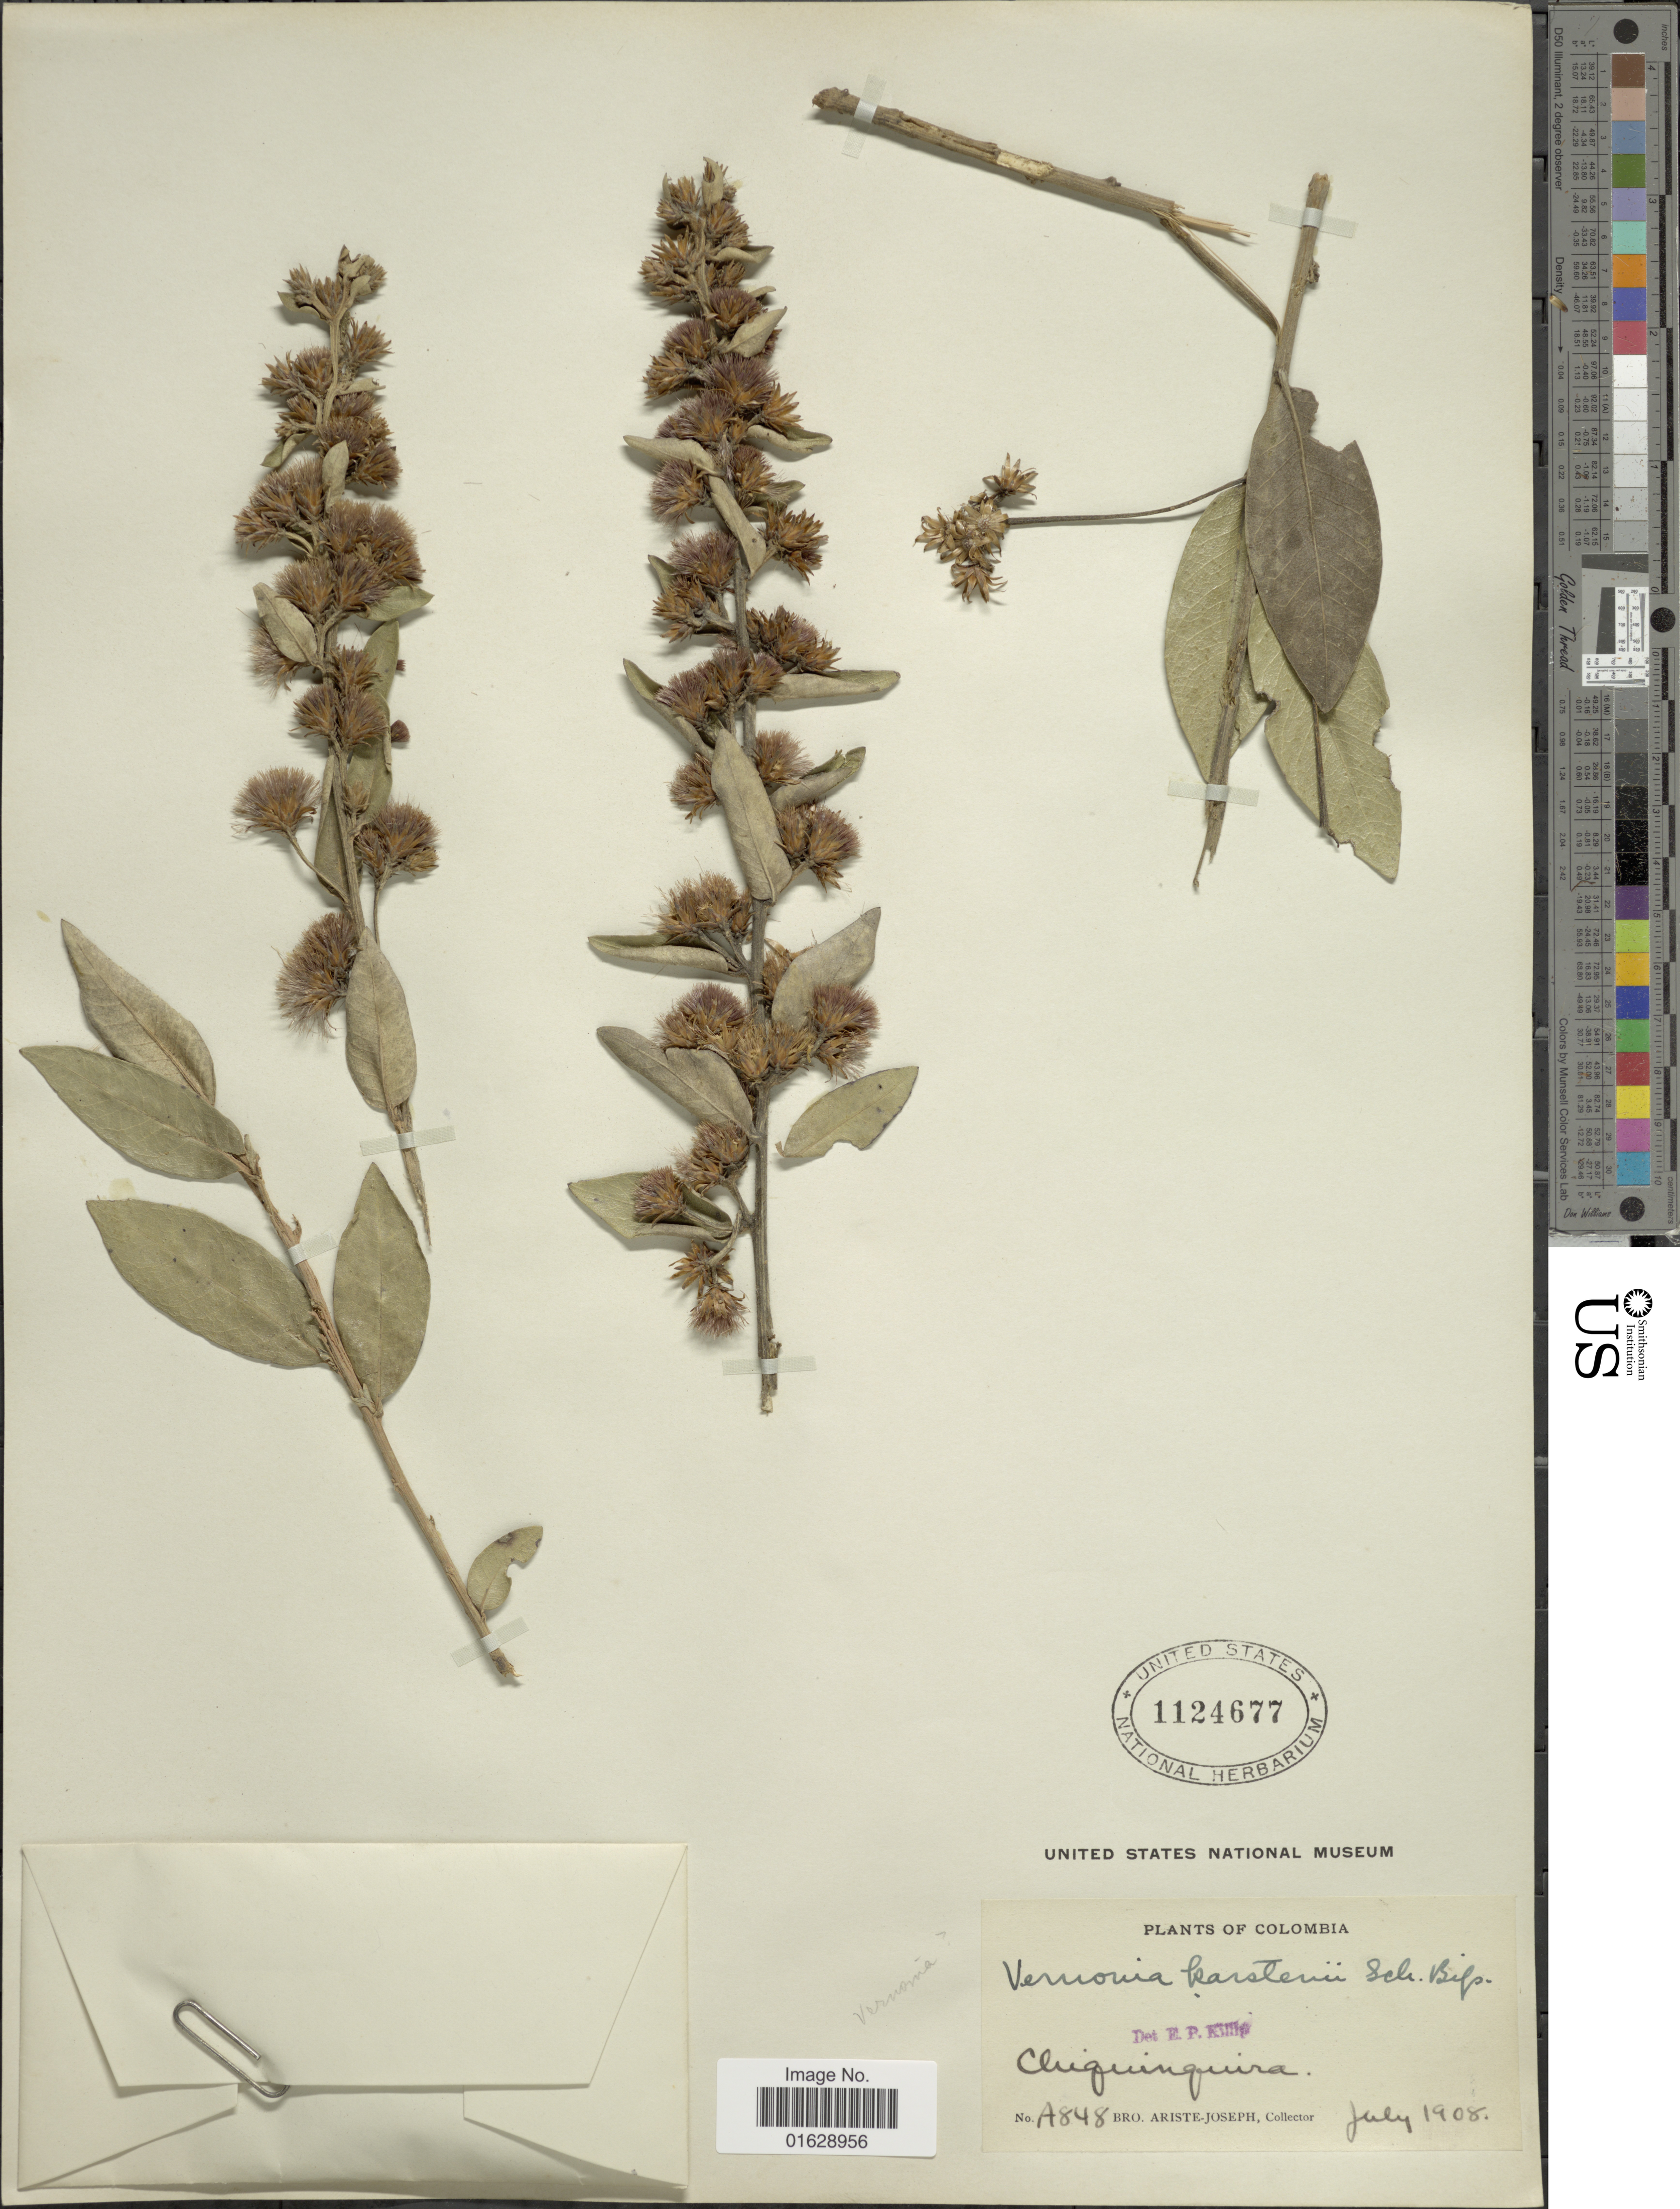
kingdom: Plantae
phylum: Tracheophyta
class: Magnoliopsida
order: Asterales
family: Asteraceae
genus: Lepidaploa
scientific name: Lepidaploa karstenii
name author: (Sch. Bip.) H. Rob.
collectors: Bro. Ariste-Joseph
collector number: A848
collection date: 1908-07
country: Colombia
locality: Chiquinquira.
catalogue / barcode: US 1124677